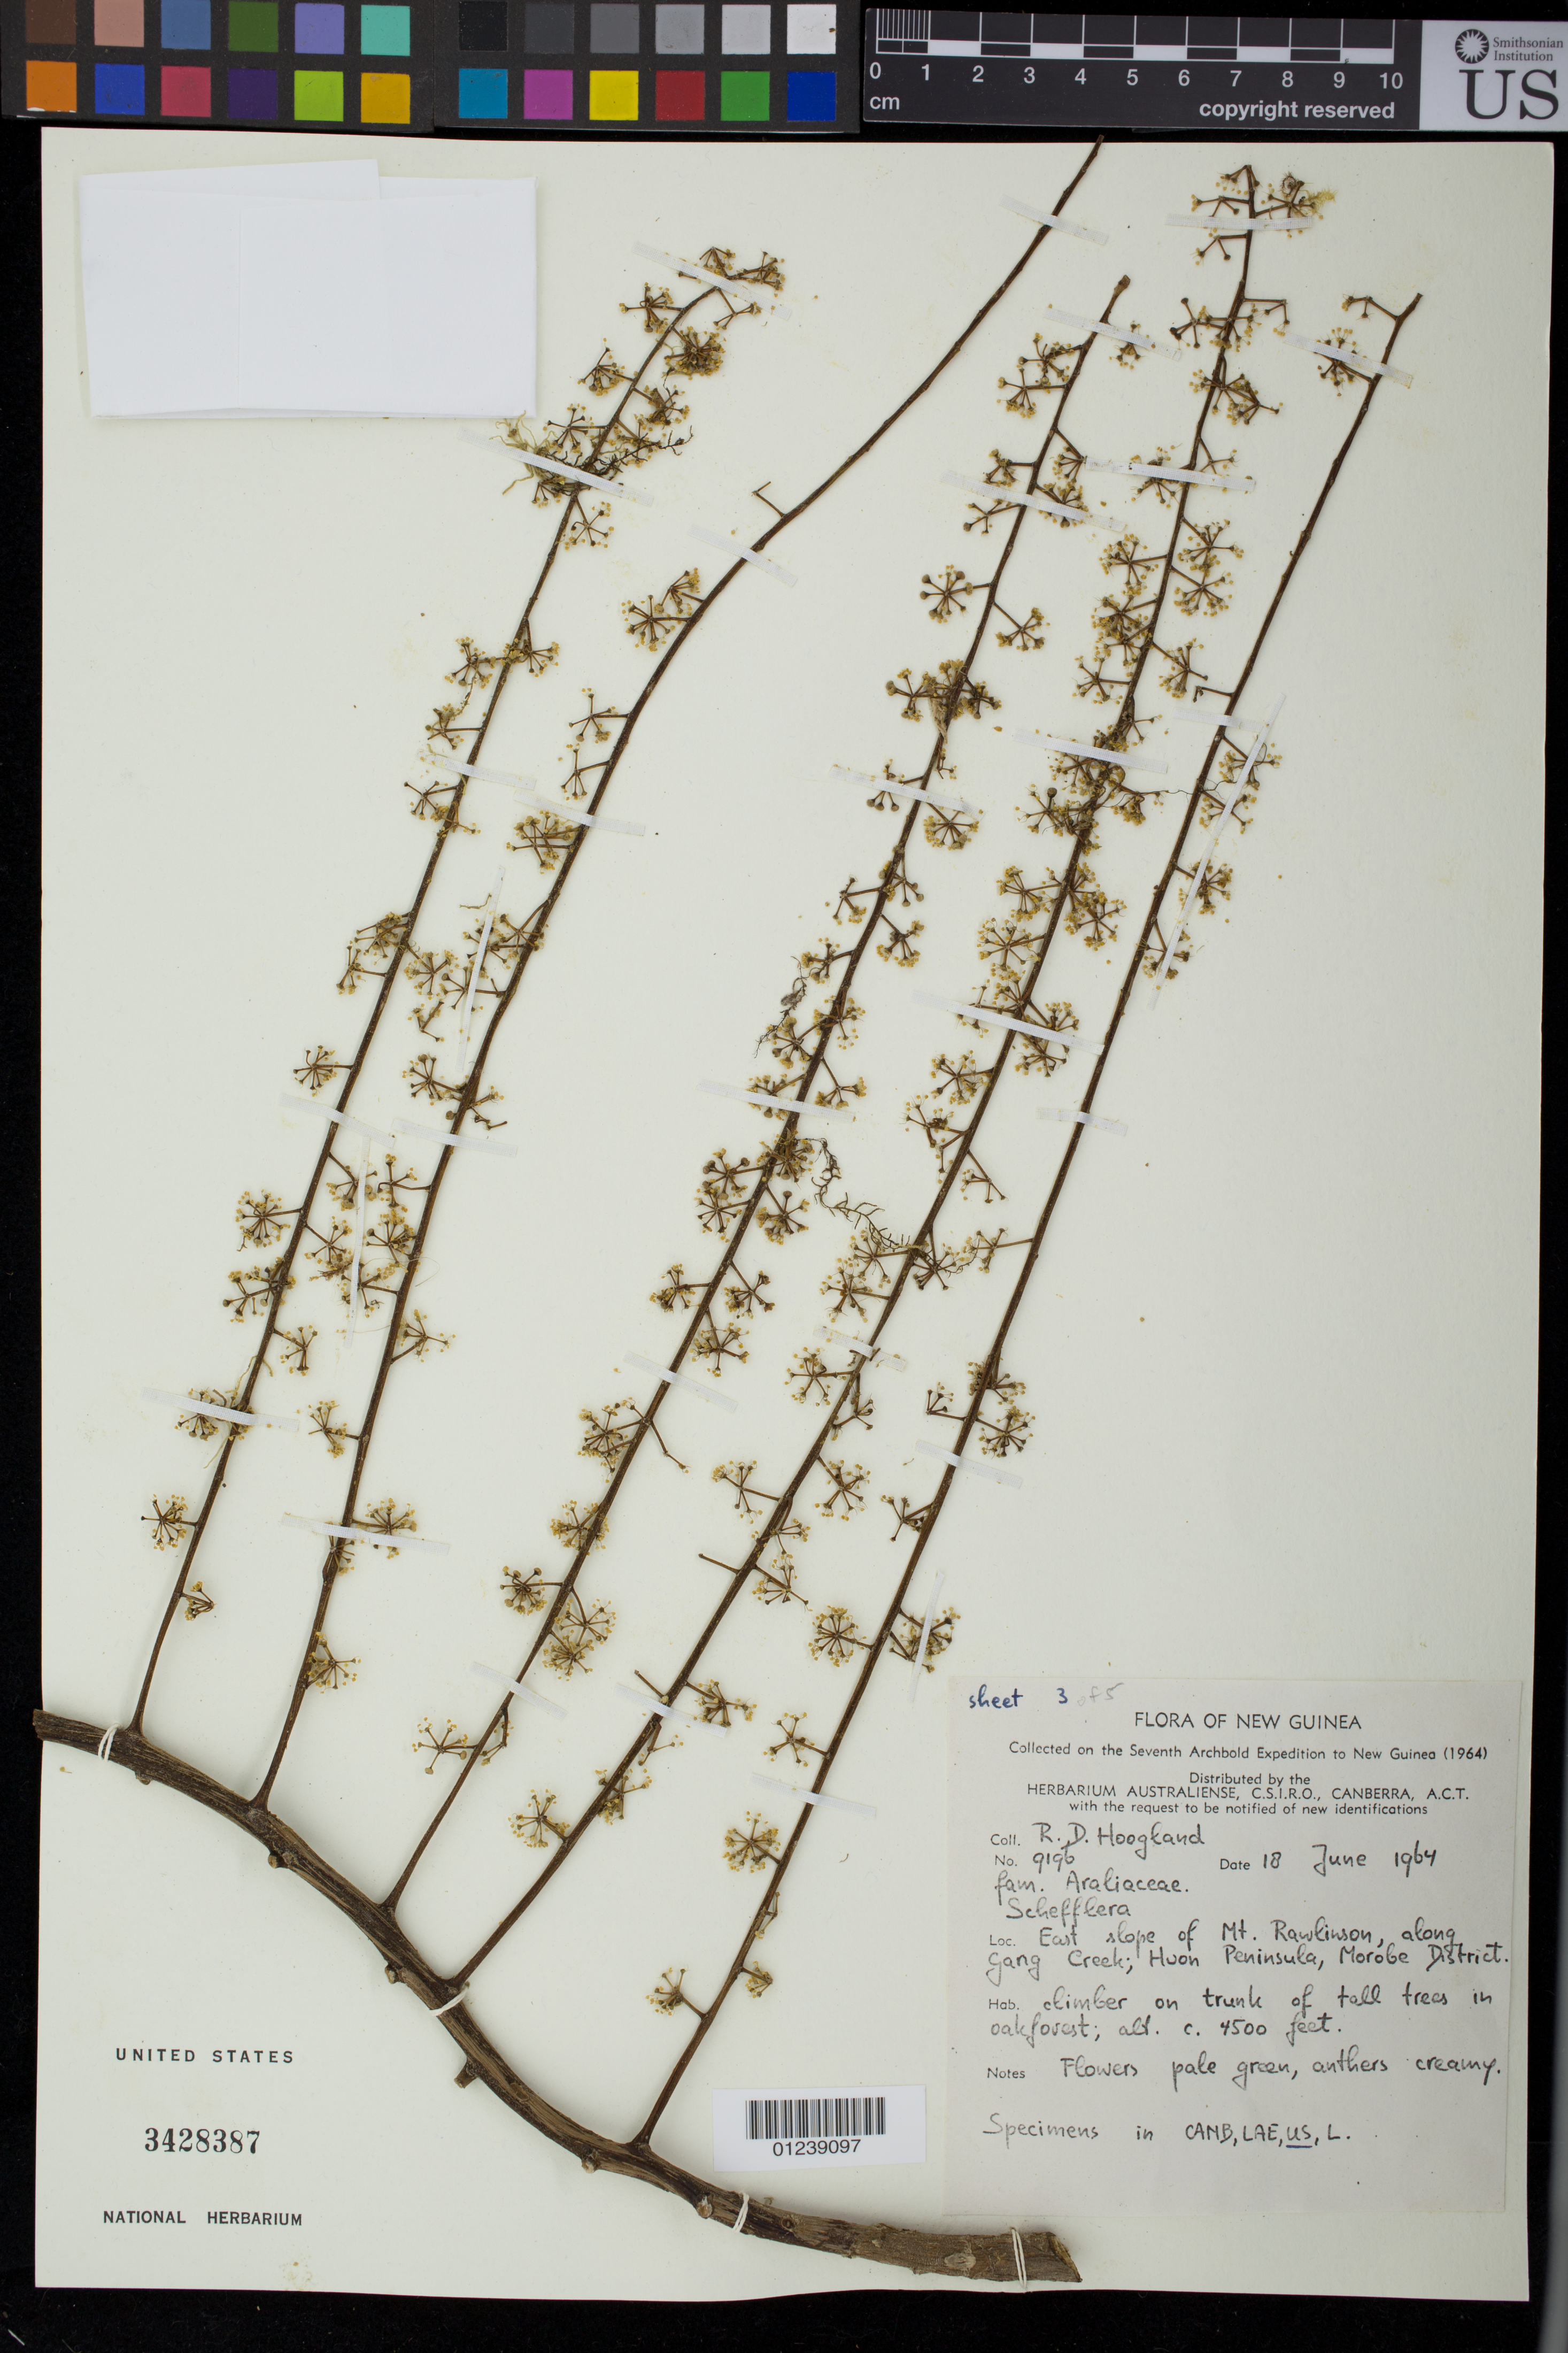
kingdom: Plantae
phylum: Tracheophyta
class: Magnoliopsida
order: Apiales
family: Araliaceae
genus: Heptapleurum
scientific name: Heptapleurum forbesii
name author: (Ridl.) Lowery & G. M. Plunkett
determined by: Wagner, W. L., (BOT), Smithsonian Institution - National Museum of Natural History (UNITED STATES)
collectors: R. D. Hoogland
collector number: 9196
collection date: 1964-06-18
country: Papua New Guinea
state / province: Morobe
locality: East slope of Mt. Rawlinson, along Gang Creek; Huon Peninsula.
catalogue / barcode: US 3428387